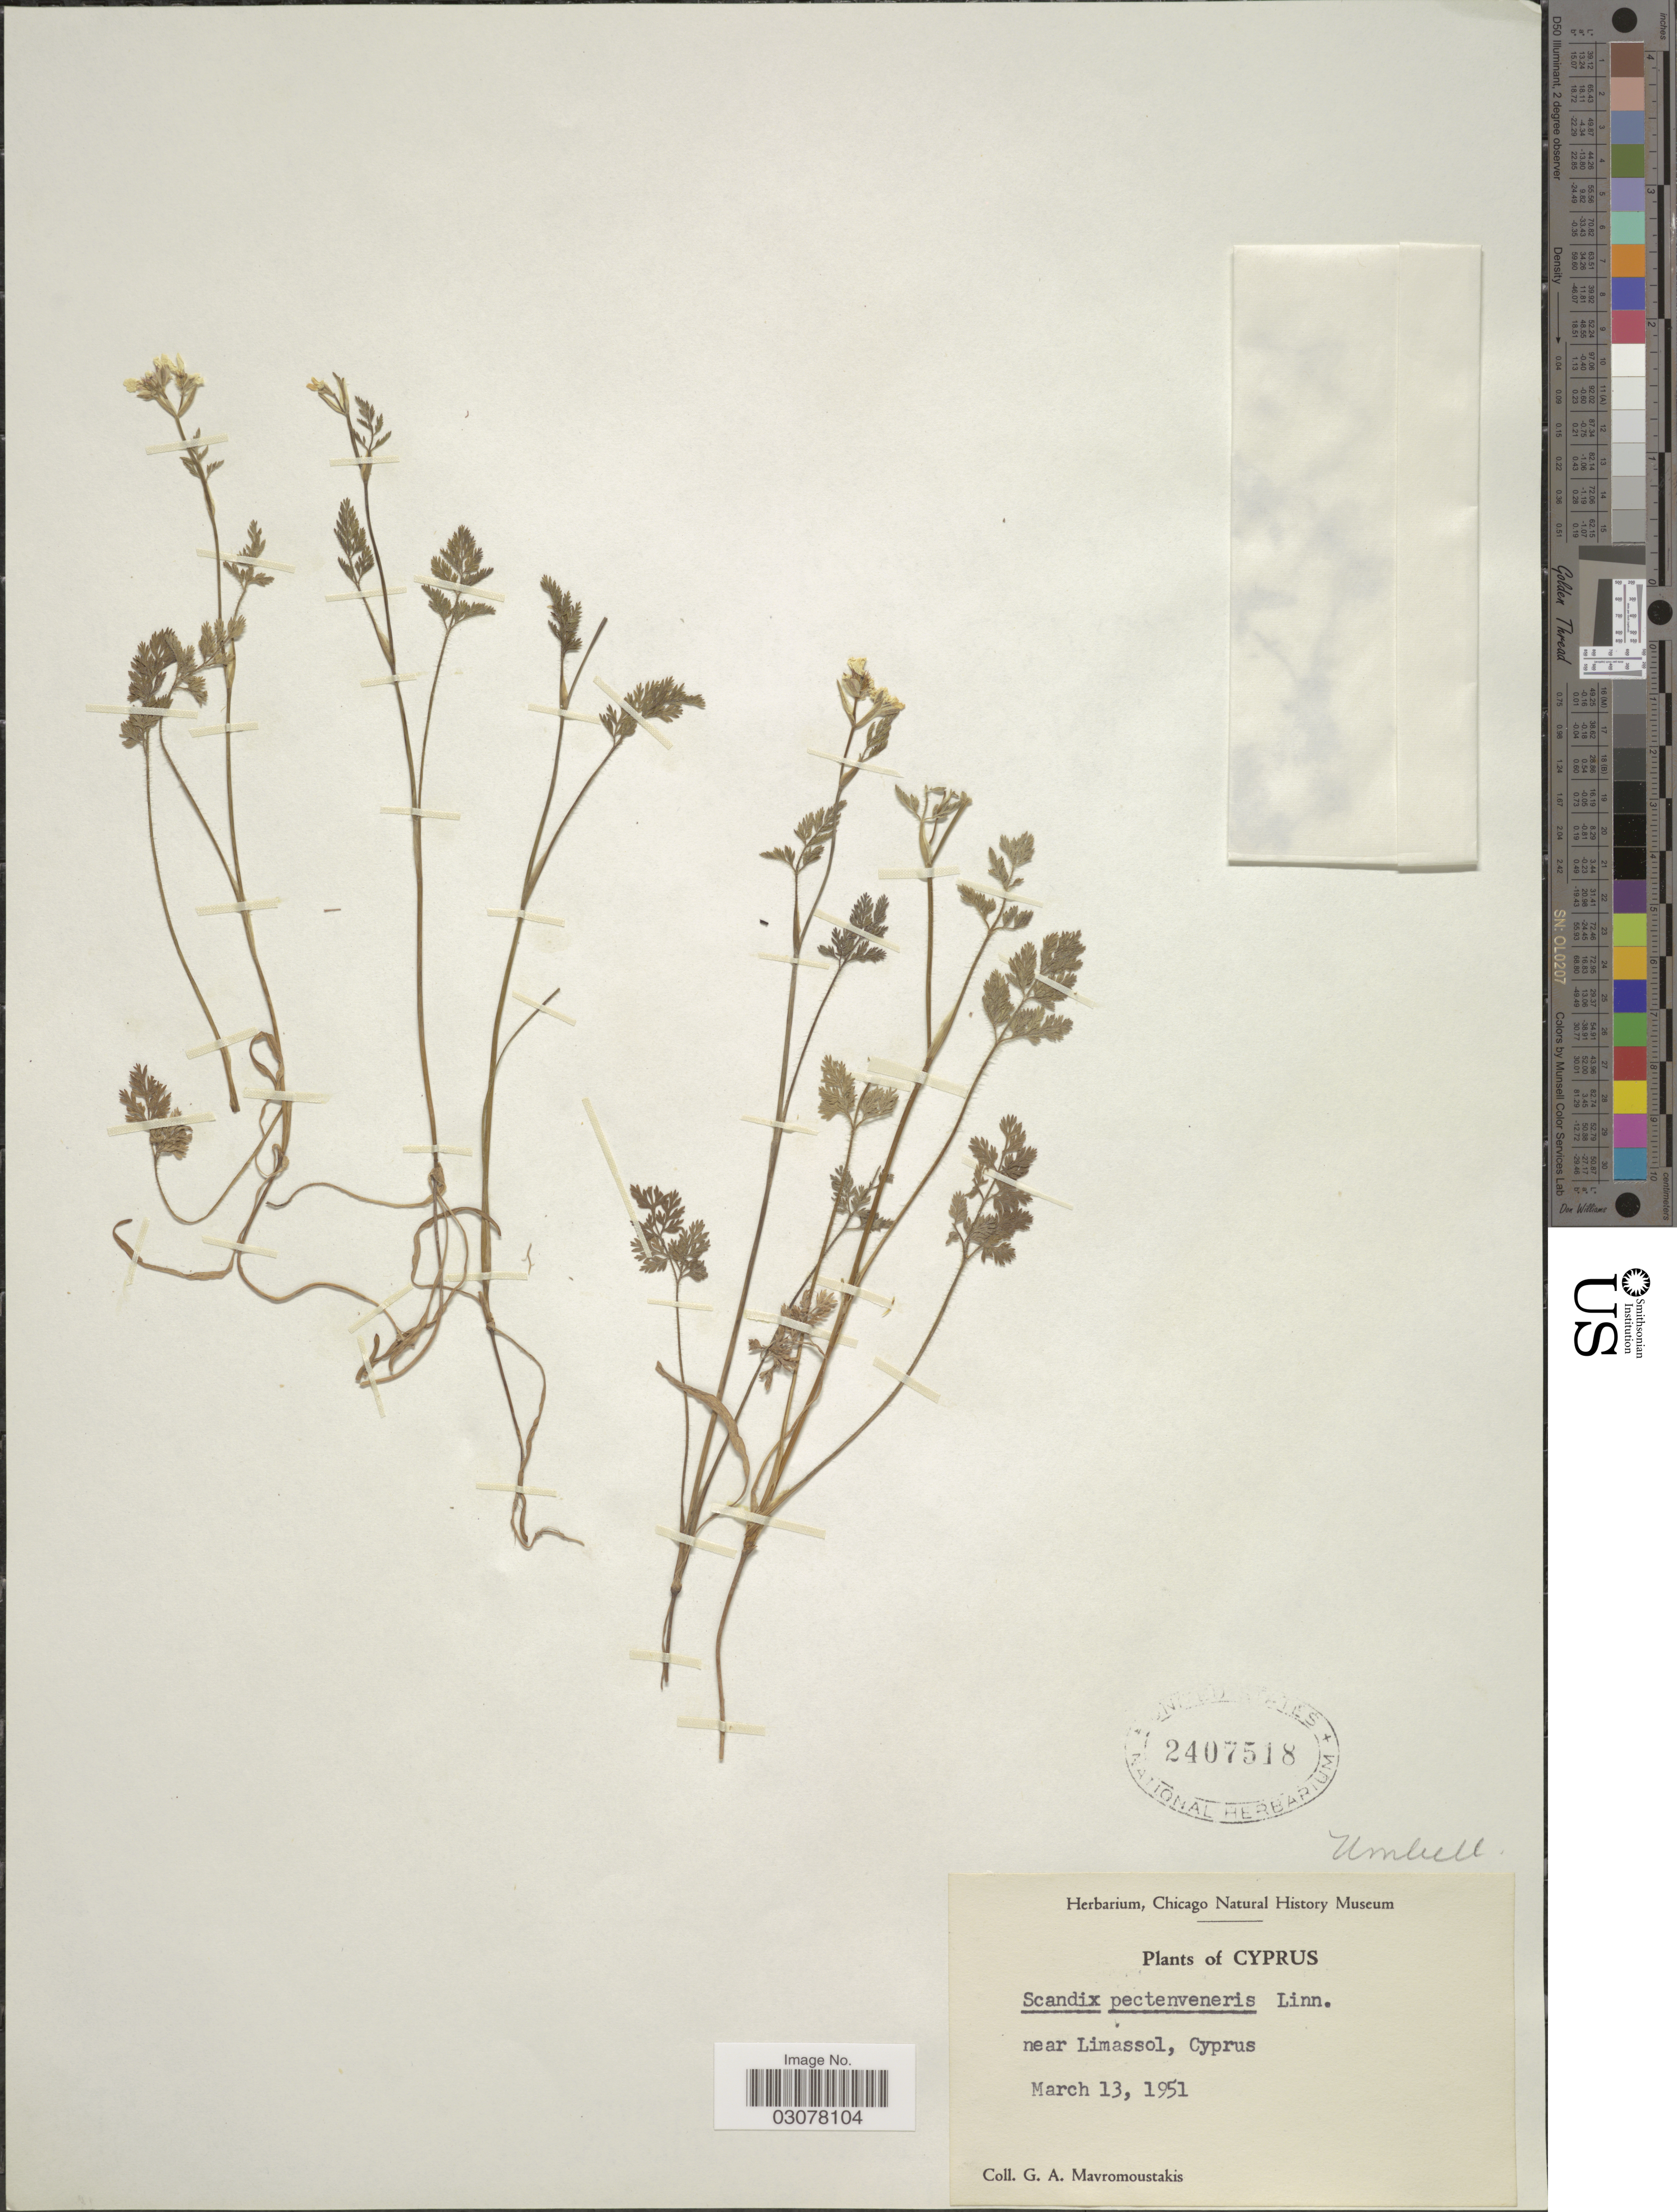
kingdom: Plantae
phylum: Tracheophyta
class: Magnoliopsida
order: Apiales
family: Apiaceae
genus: Scandix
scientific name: Scandix pecten-veneris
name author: L.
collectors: G. Mavromoustakis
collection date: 1951-03-13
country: Cyprus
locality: Near Limassol.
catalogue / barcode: US 2407518